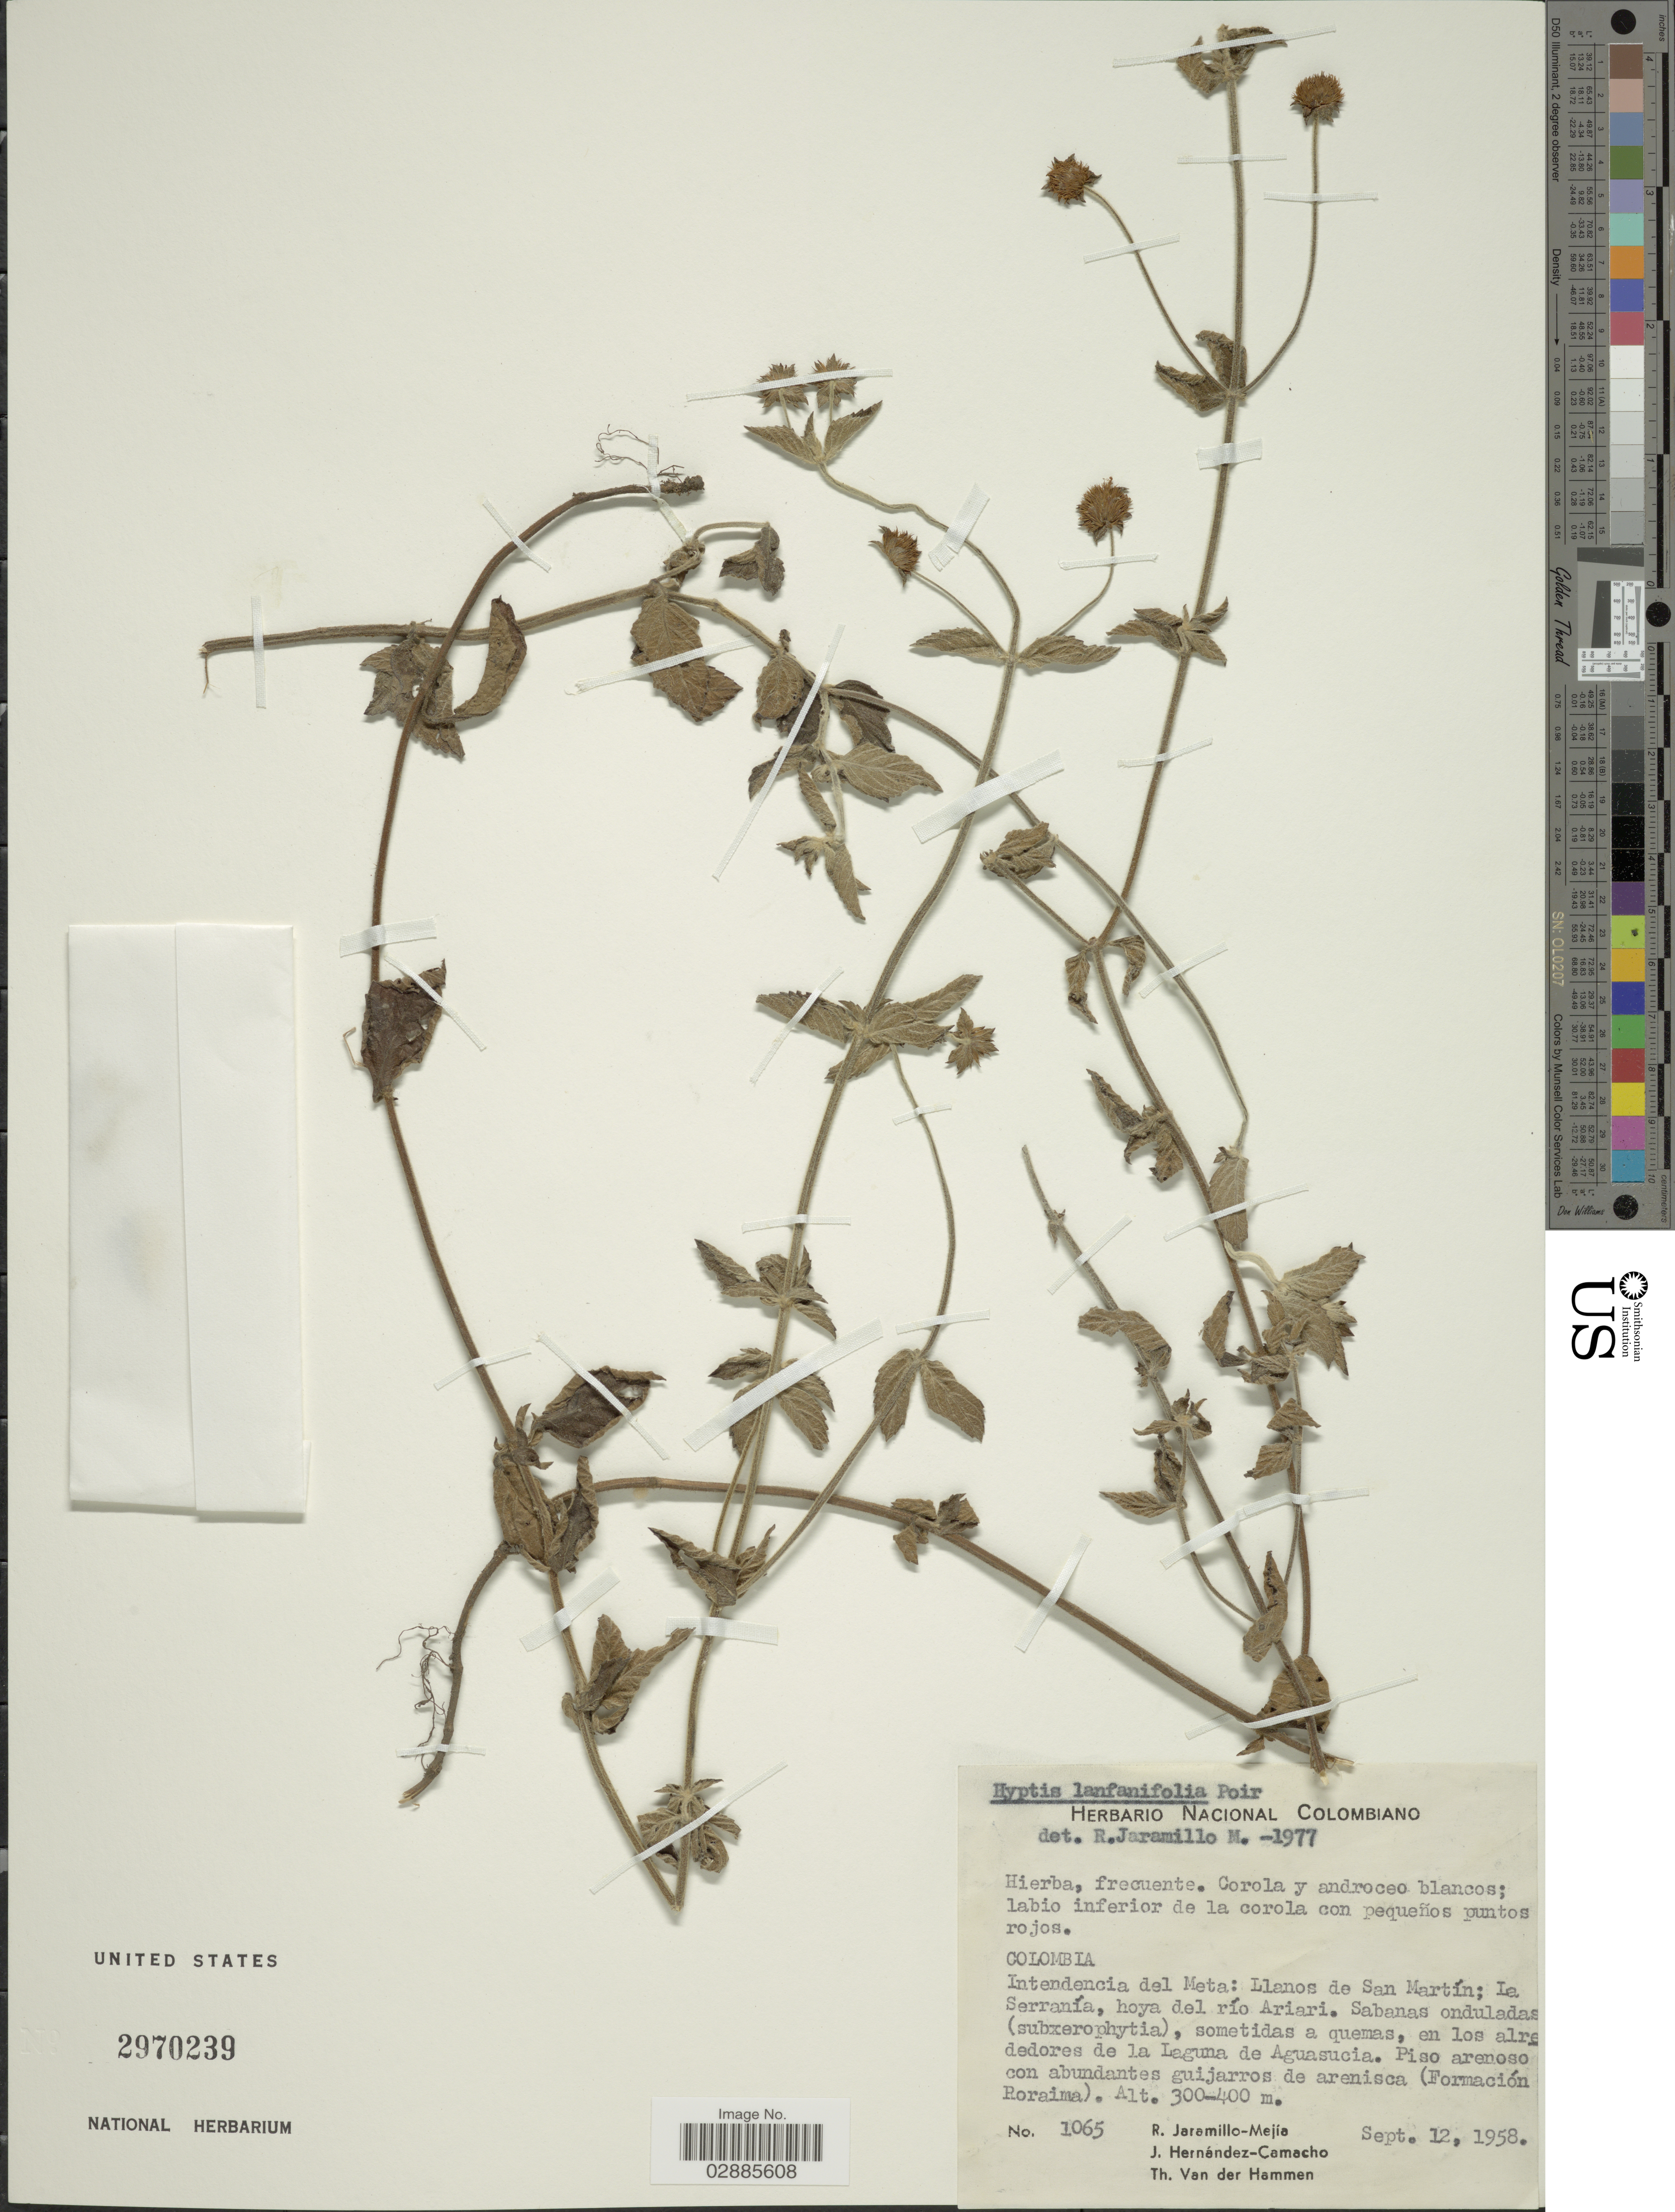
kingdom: Plantae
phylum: Tracheophyta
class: Magnoliopsida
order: Lamiales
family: Lamiaceae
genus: Hyptis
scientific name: Hyptis lantanifolia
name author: Poit.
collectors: R. Jaramillo M., J. Hernández-Camacho & T. Van der Hammen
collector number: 1065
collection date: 1958-09-12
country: Colombia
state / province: Meta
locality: Intendencia del Meta: Llanos de San Martín; La Serranía, hoya del río Ariari. En los alrededores de la Laguna de Aguasucia. (Formación Roraima).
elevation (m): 300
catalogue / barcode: US 2970239